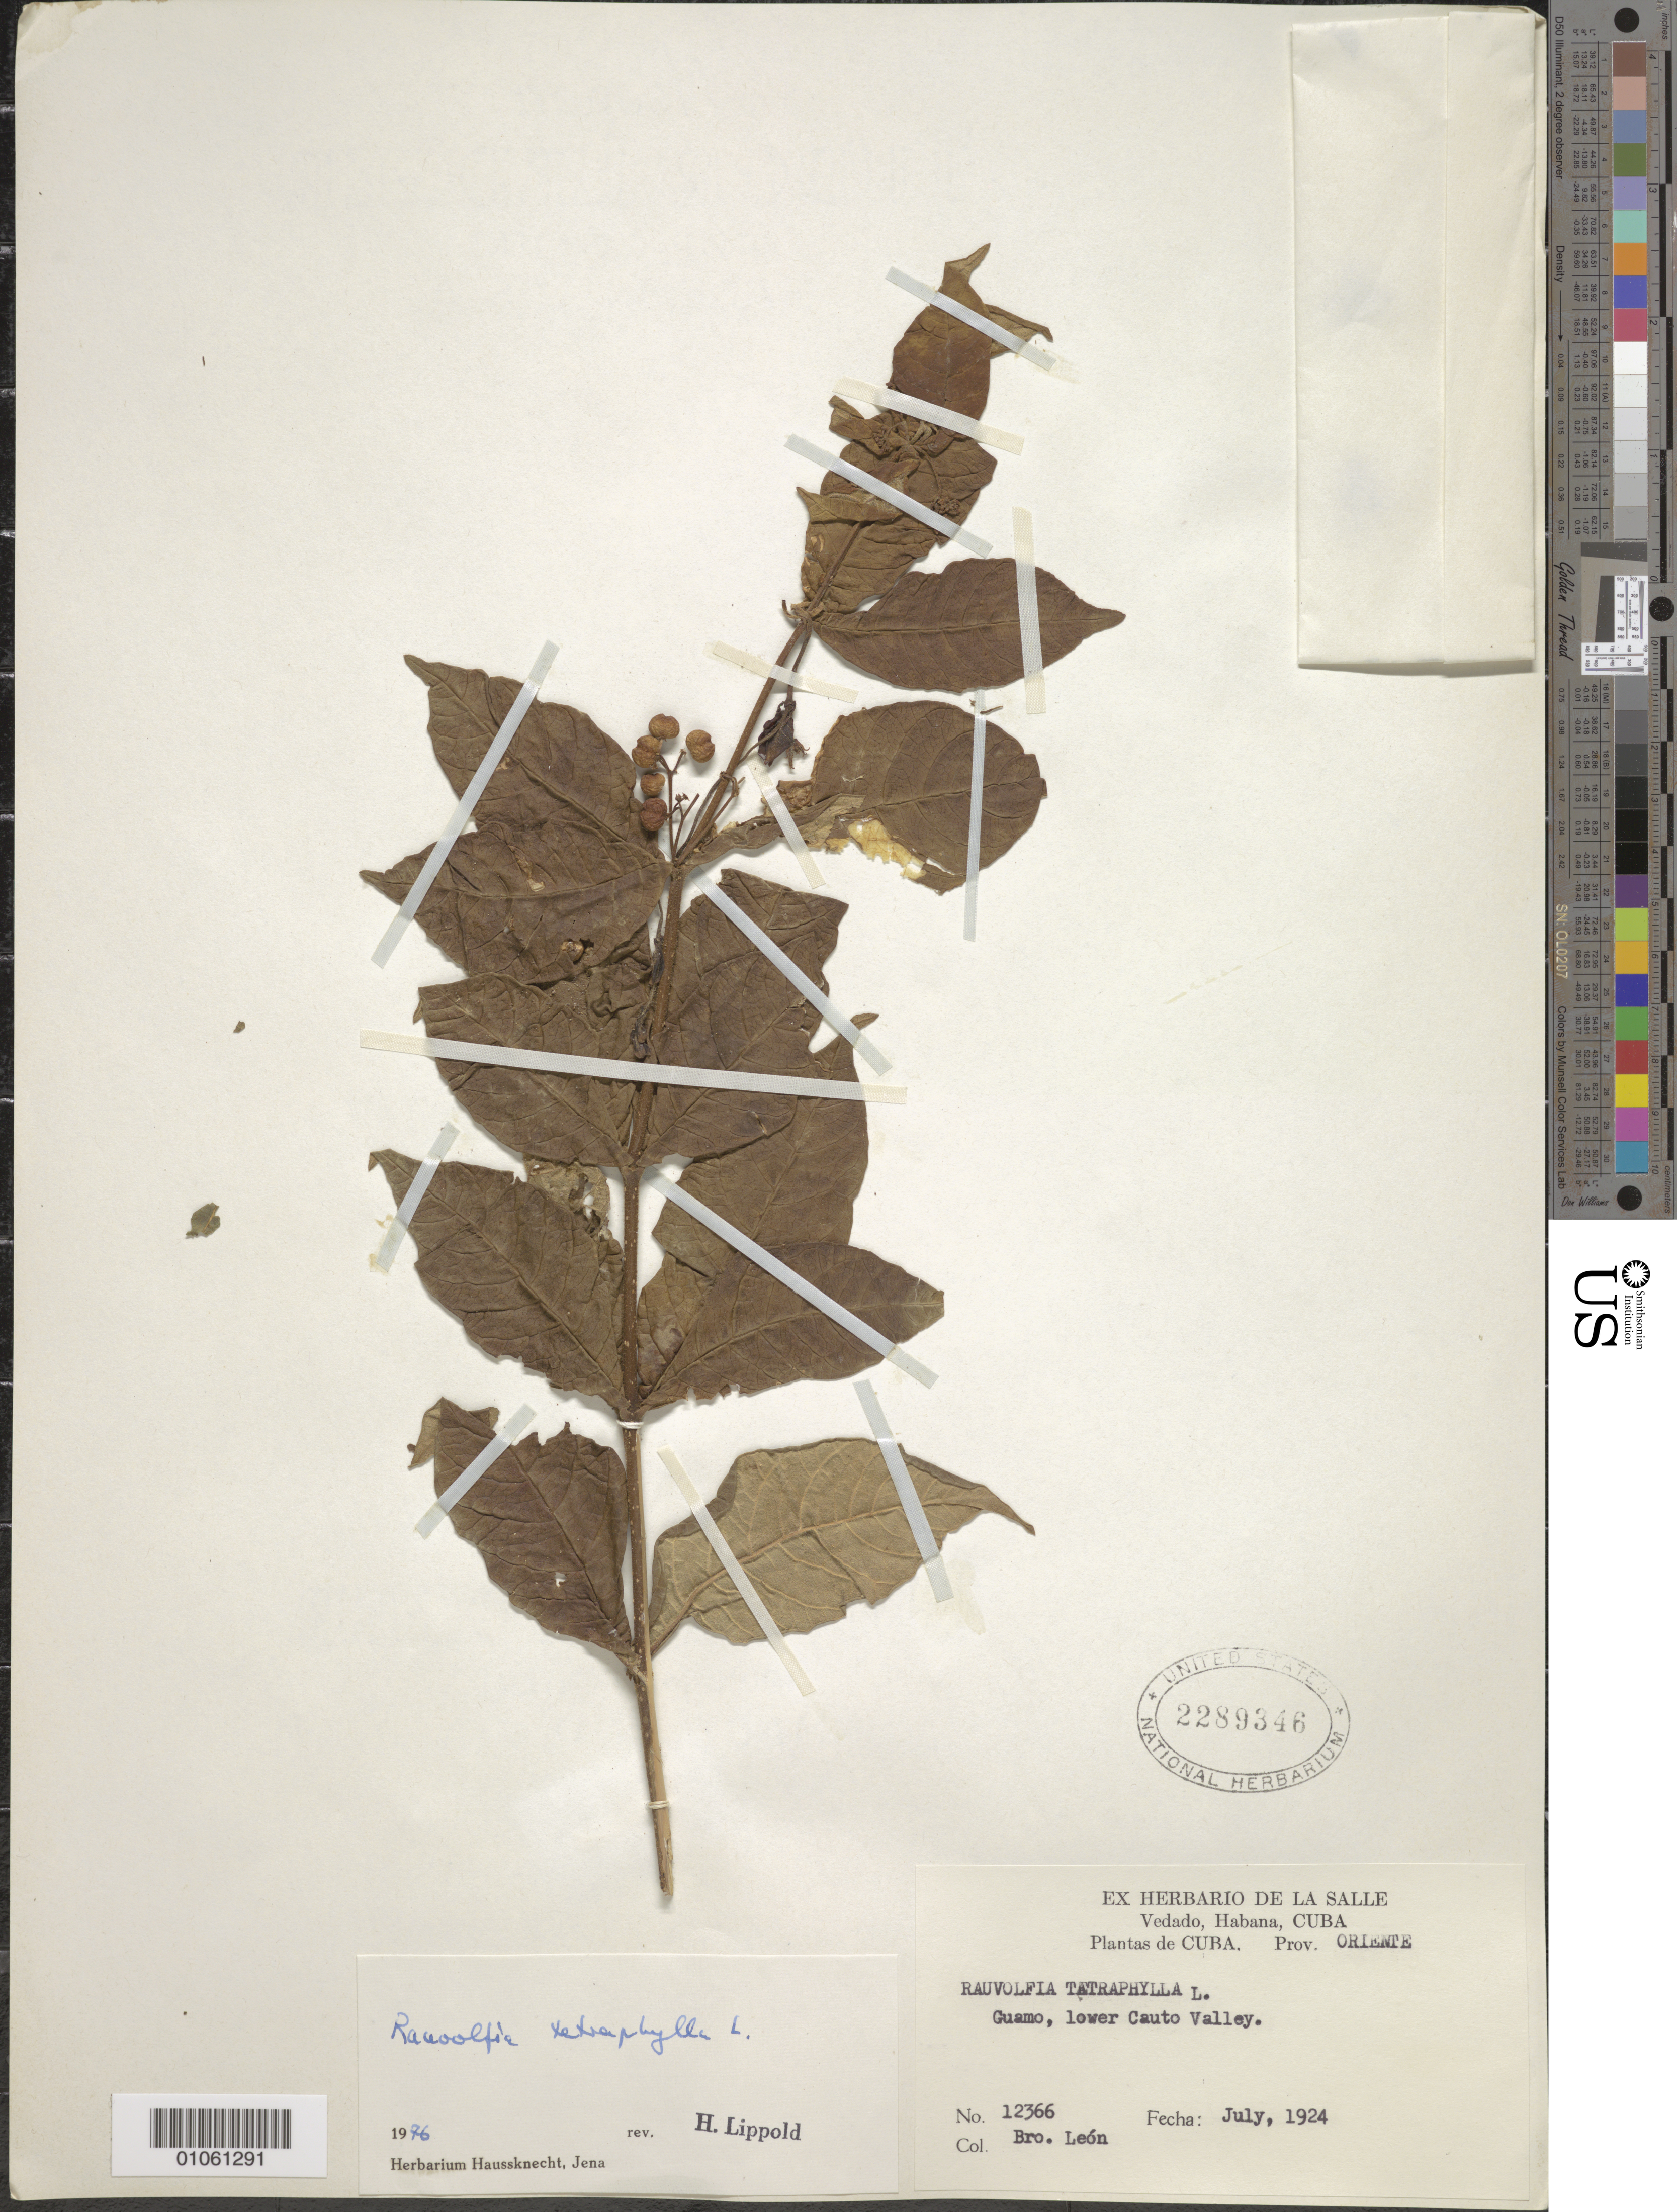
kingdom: Plantae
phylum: Tracheophyta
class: Magnoliopsida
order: Gentianales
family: Apocynaceae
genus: Rauvolfia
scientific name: Rauvolfia tetraphylla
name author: L.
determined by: Lippold, Hans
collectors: Bro. León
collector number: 12366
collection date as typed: Jul 1924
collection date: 1924-07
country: Cuba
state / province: Oriente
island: Cuba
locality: Guamo, lower Cauto Valley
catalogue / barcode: US 2289346